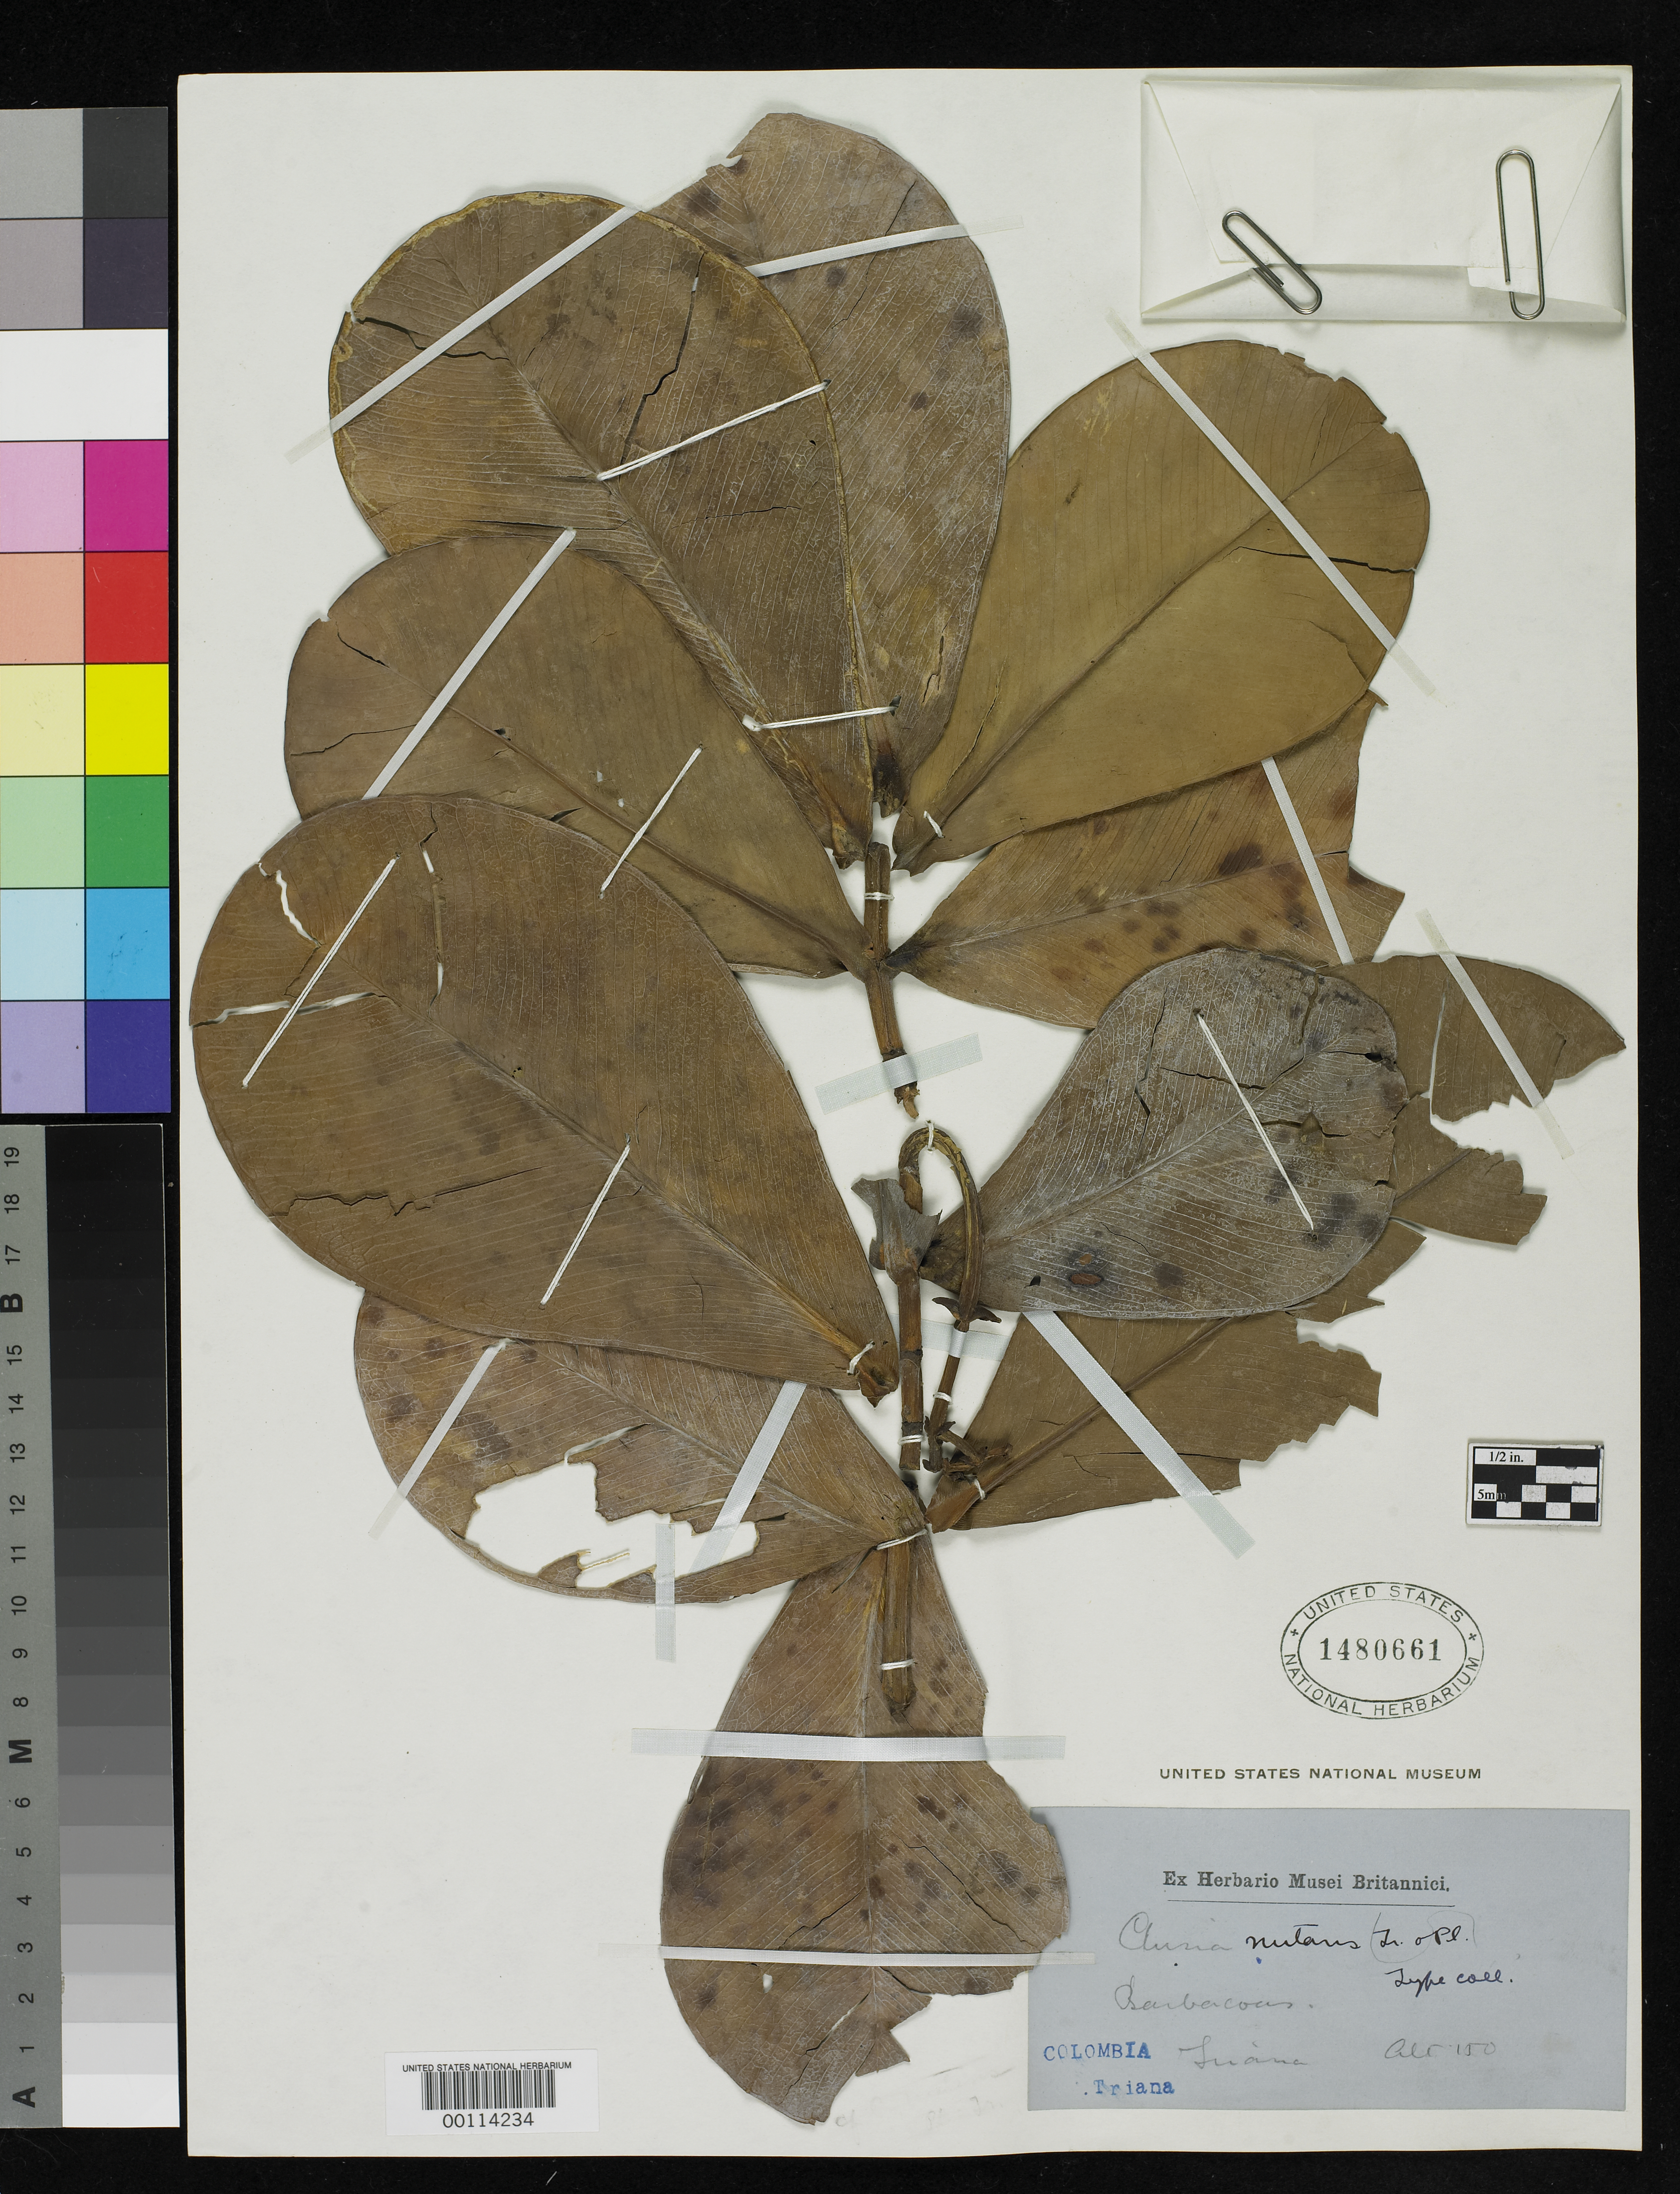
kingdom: Plantae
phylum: Tracheophyta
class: Magnoliopsida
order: Malpighiales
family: Clusiaceae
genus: Clusia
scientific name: Clusia nutans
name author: Planch. & Triana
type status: Type Collection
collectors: J. J. Triana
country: Colombia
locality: Barbocoas.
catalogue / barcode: US 1480661